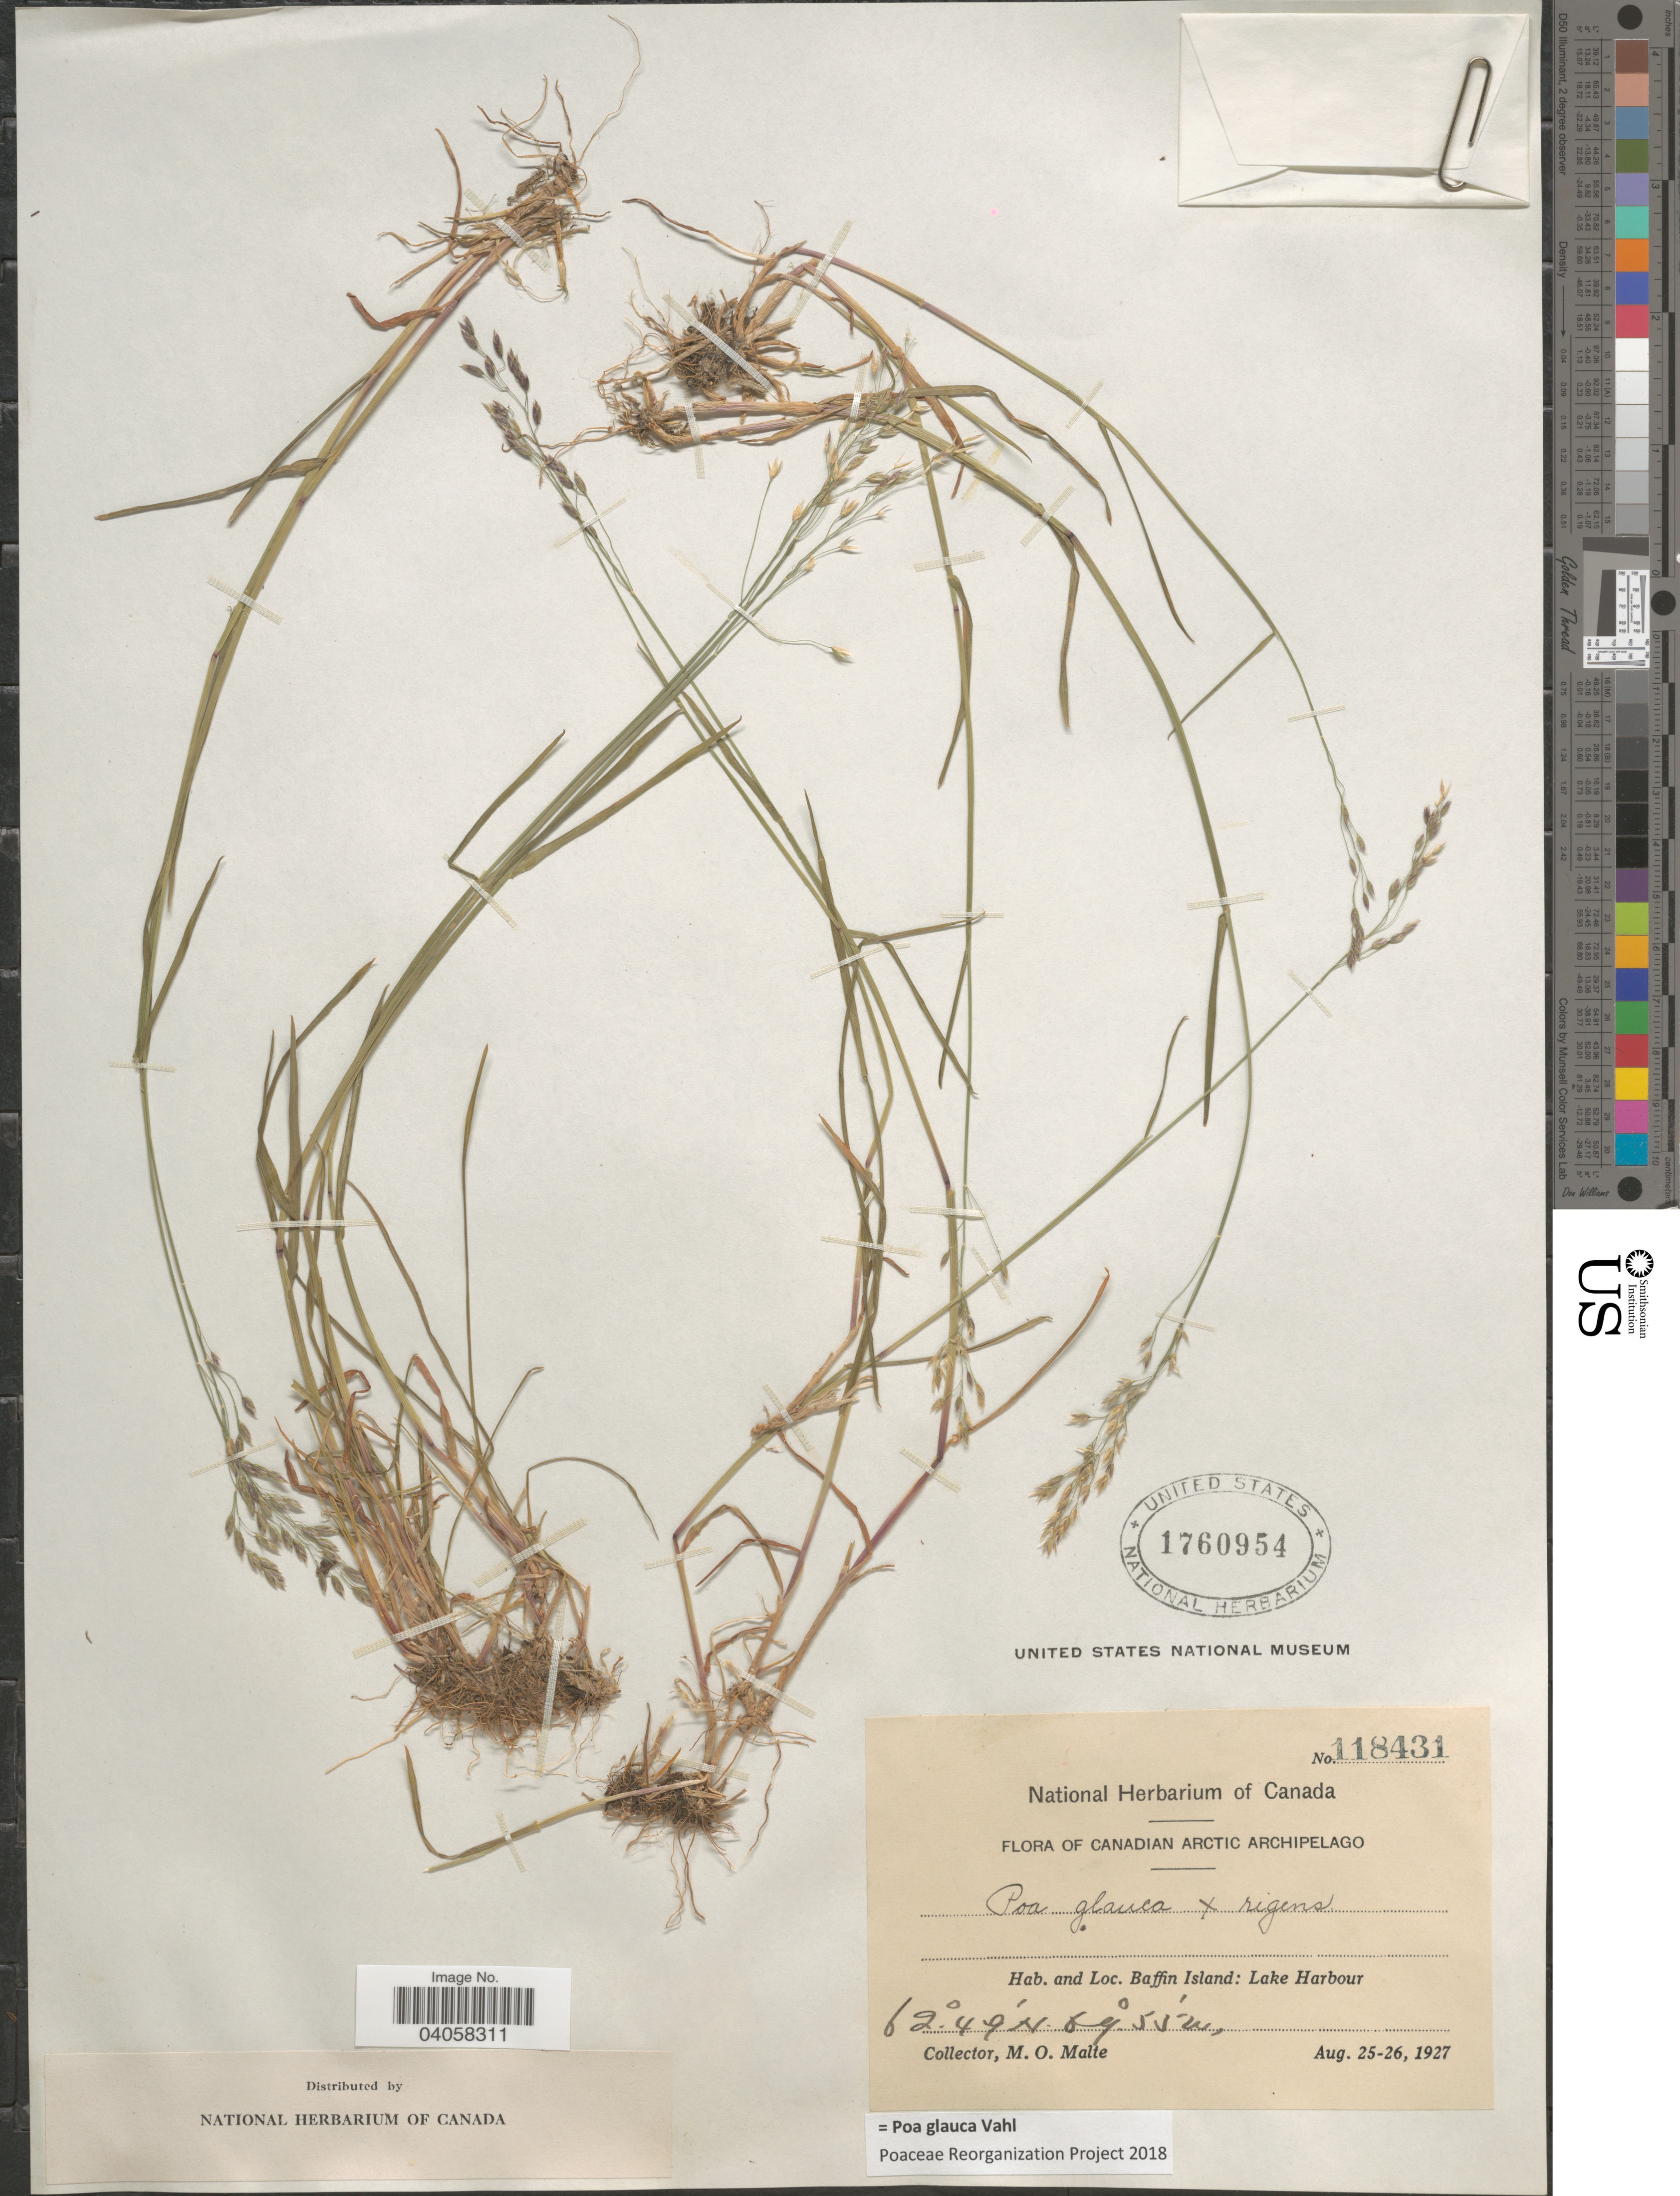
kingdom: Plantae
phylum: Tracheophyta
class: Liliopsida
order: Poales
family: Poaceae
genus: Poa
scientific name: Poa glauca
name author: Vahl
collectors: M. O. Malte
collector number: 118431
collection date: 1927-08-25/1927-08-26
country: Canada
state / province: Nunavut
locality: Canadian Arctic Archipelago. Baffin Island: Lake Harbour.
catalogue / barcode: US 1760954